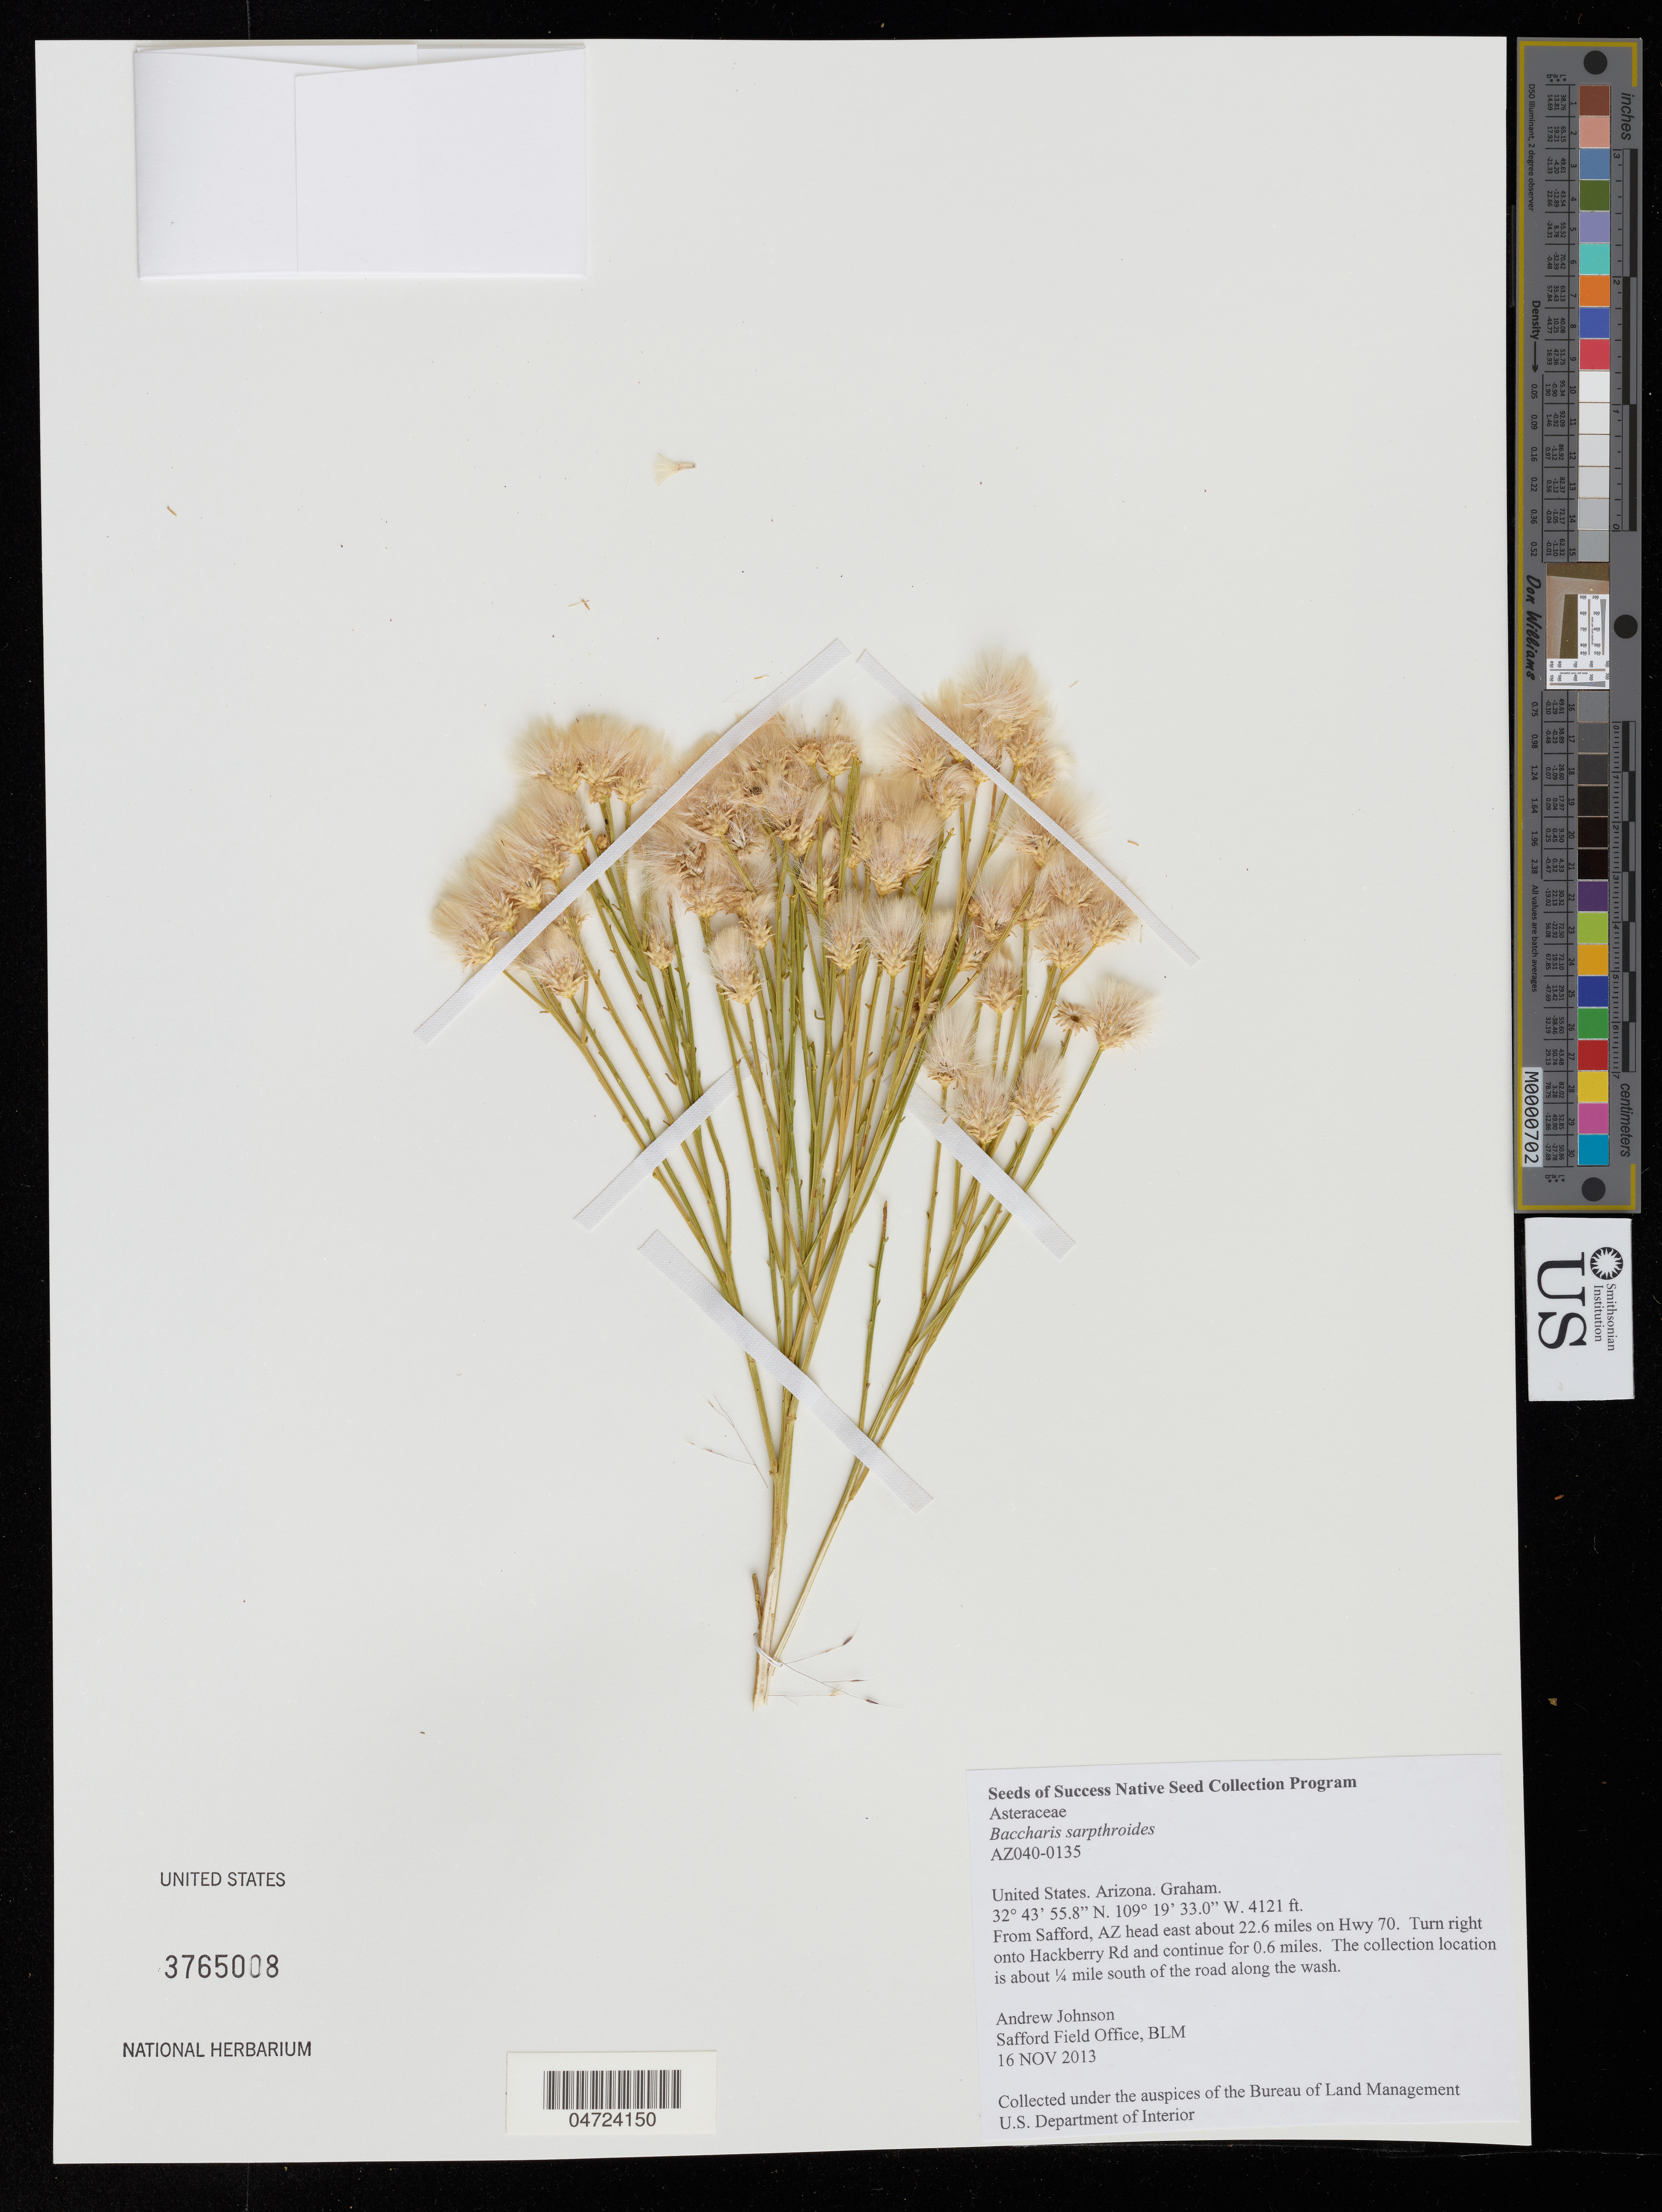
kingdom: Plantae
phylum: Tracheophyta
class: Magnoliopsida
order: Asterales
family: Asteraceae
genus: Baccharis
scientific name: Baccharis sarothroides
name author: A. Gray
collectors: A. Johnson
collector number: AZ040-0135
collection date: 2013-11-16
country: United States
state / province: Arizona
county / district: Graham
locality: Graham. From Safford, AZ head east about 22.6 miles on Hwy 70. Turn right onto Hackberry Rd and continue for 0.6 miles. The collection location is about ¼ mile south of the road along the wash.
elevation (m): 1256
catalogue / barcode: US 3765008